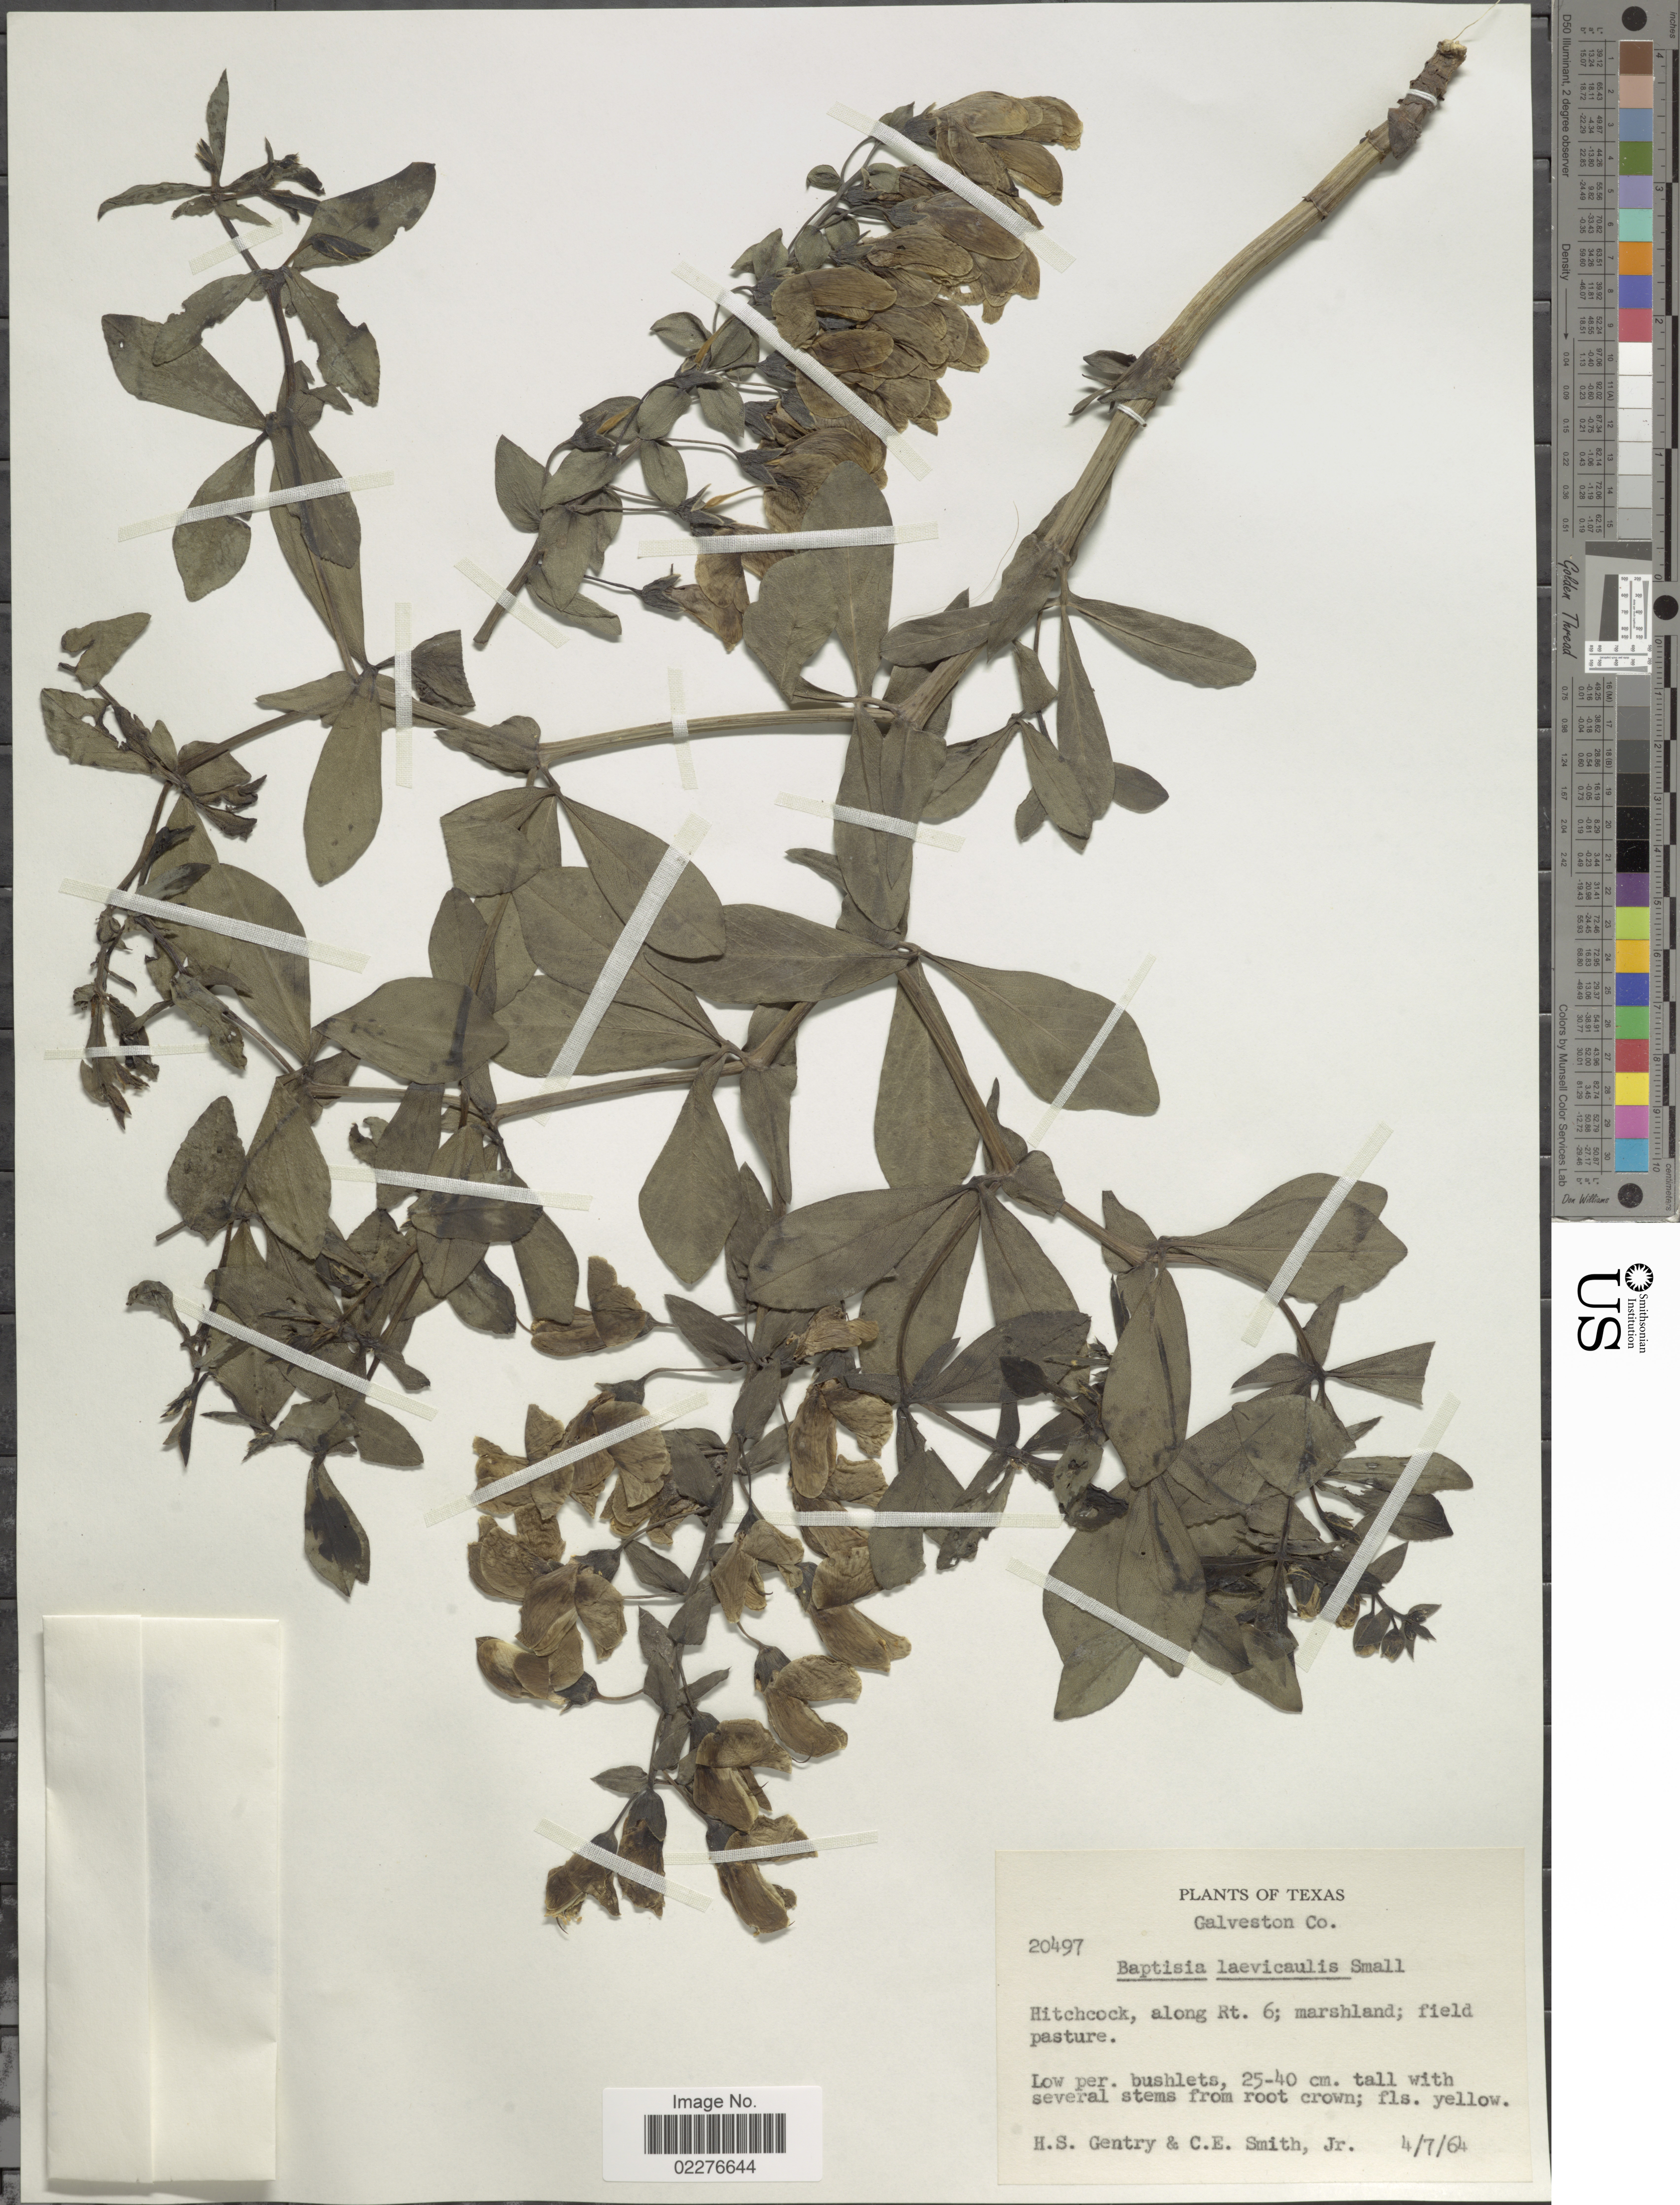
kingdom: Plantae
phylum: Tracheophyta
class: Magnoliopsida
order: Fabales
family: Fabaceae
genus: Baptisia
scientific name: Baptisia laevicaulis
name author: (Canby) Small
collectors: H. S. Gentry & C. E. Smith Jr.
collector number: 20497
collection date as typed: Transcribed d/m/y: 7/4/64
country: United States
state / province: Texas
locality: Galveston Co, Hitchcock, along Rt. 6; marshland; field pasture